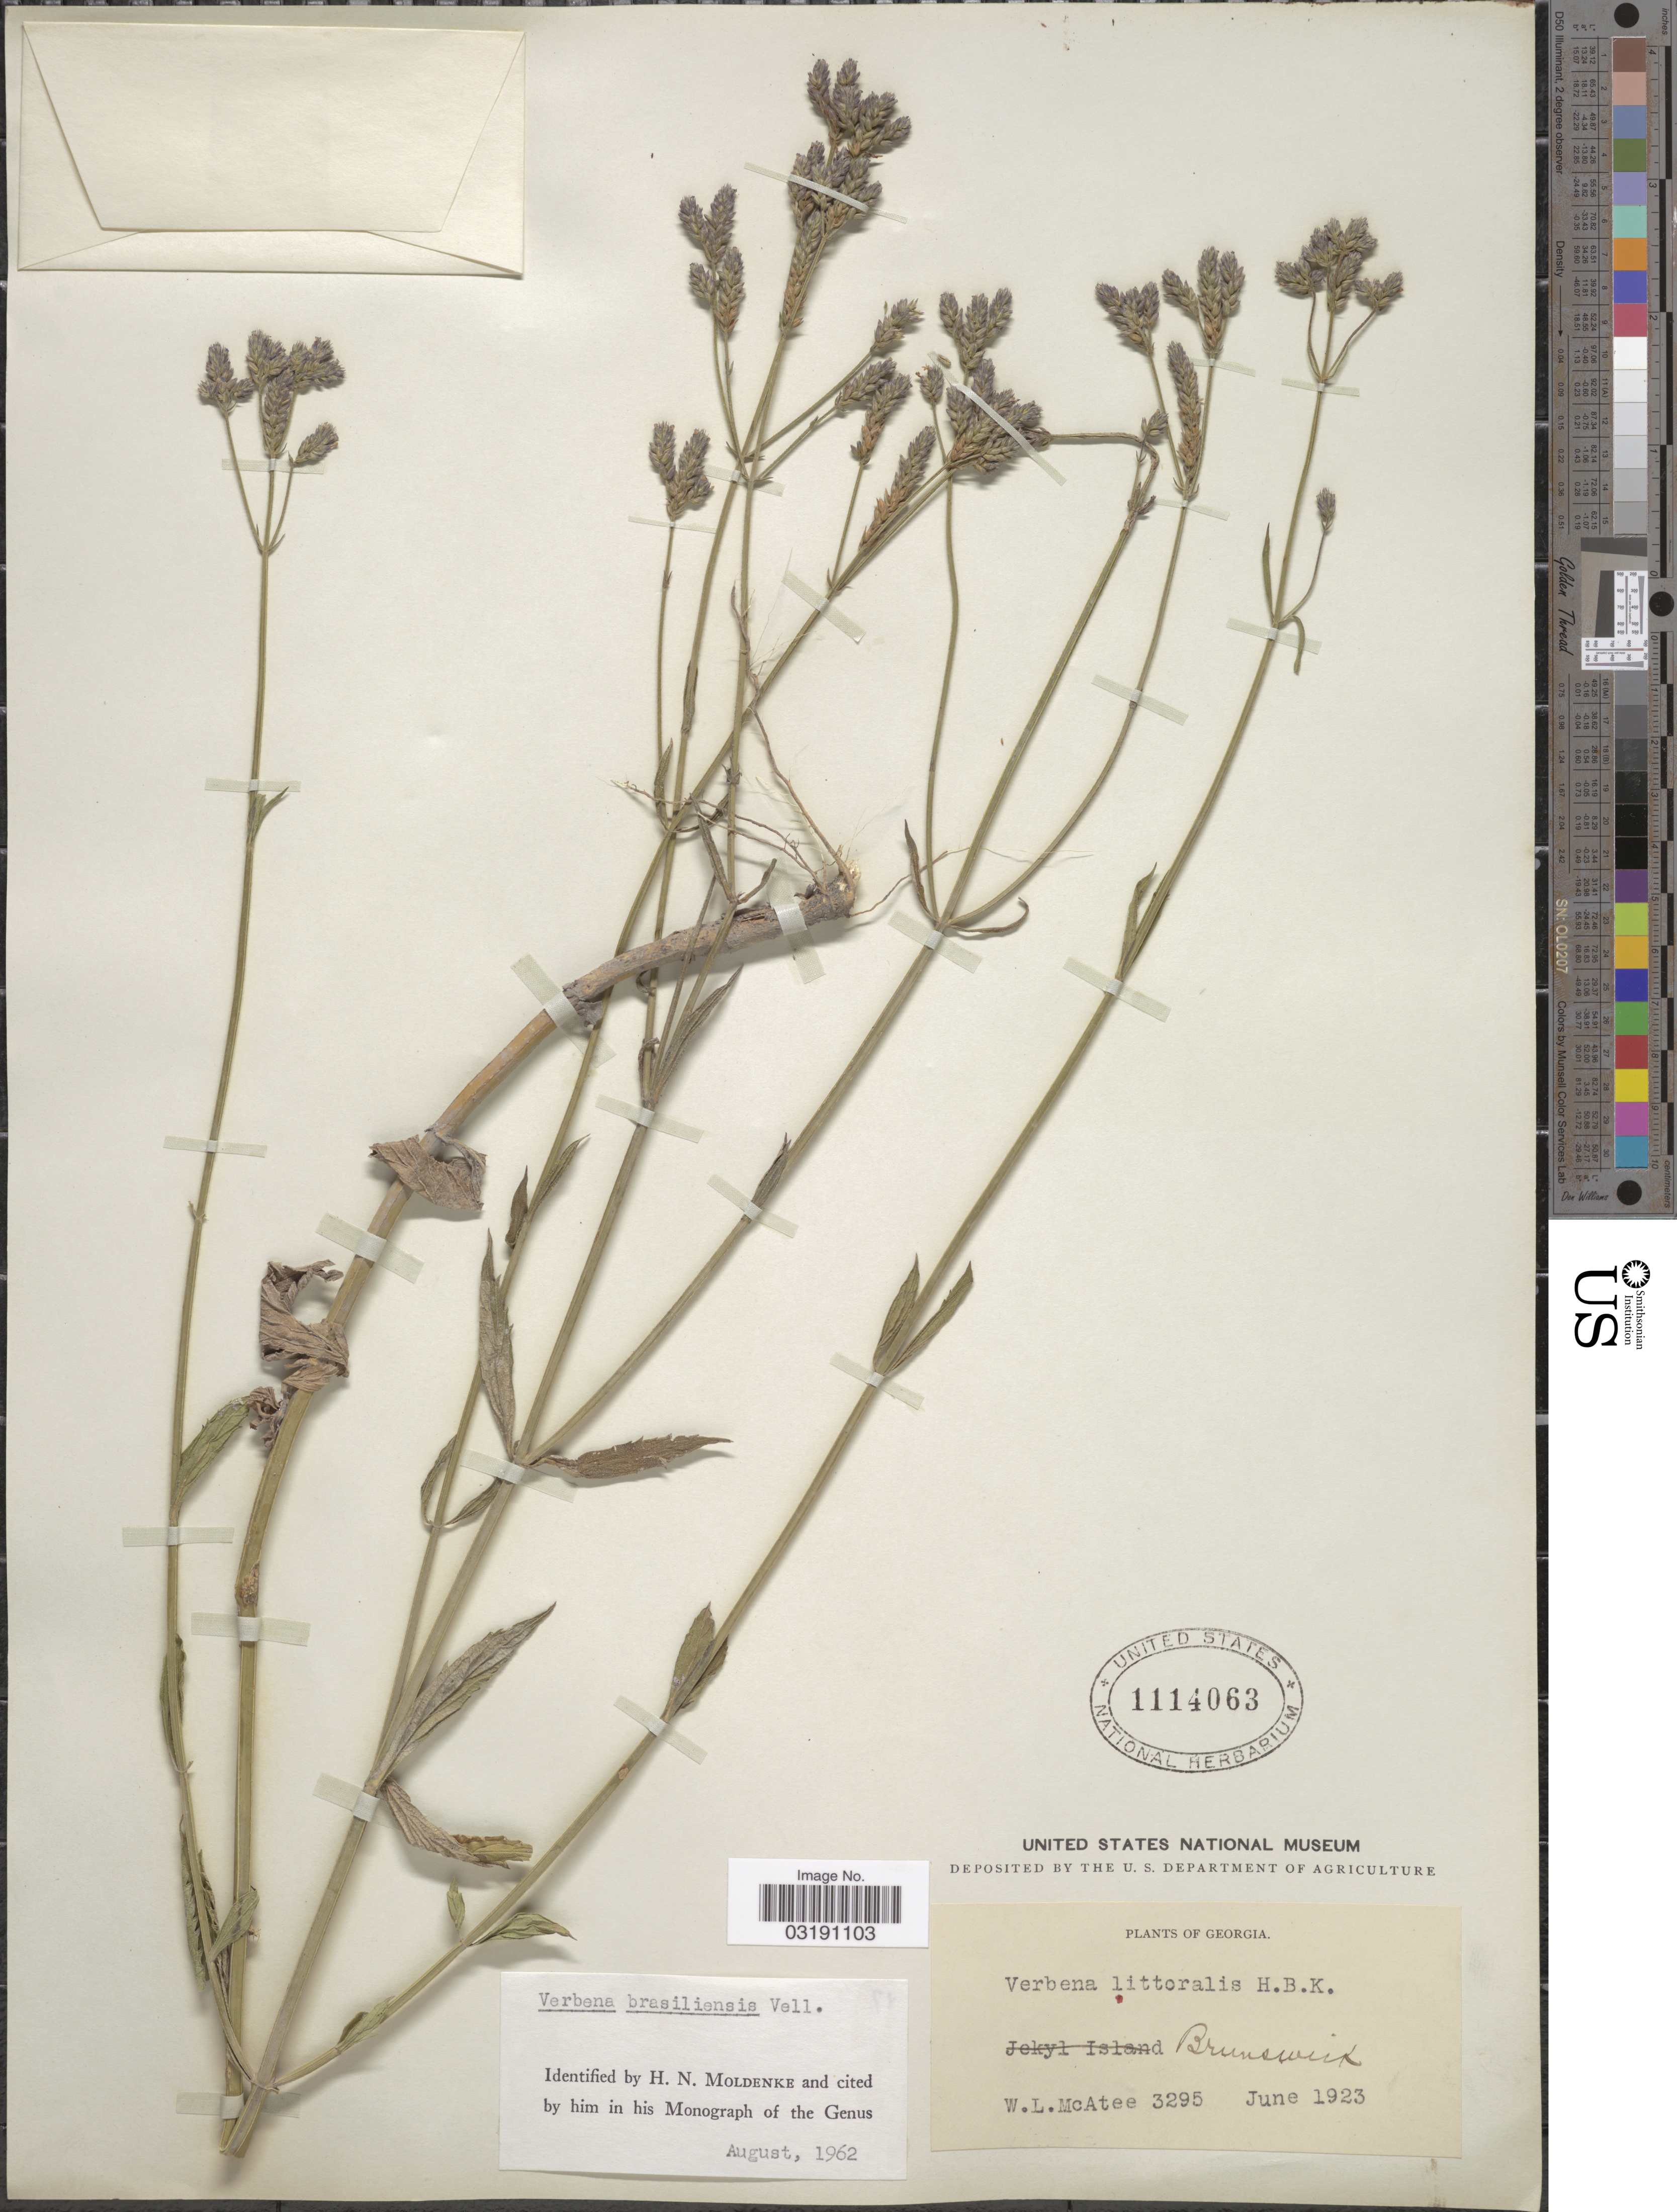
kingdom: Plantae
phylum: Tracheophyta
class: Magnoliopsida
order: Lamiales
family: Verbenaceae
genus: Verbena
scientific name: Verbena brasiliensis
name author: Vell.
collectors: W. McAtee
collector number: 3295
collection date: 1923-06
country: United States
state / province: Georgia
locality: Brunswick.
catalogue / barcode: US 1114063